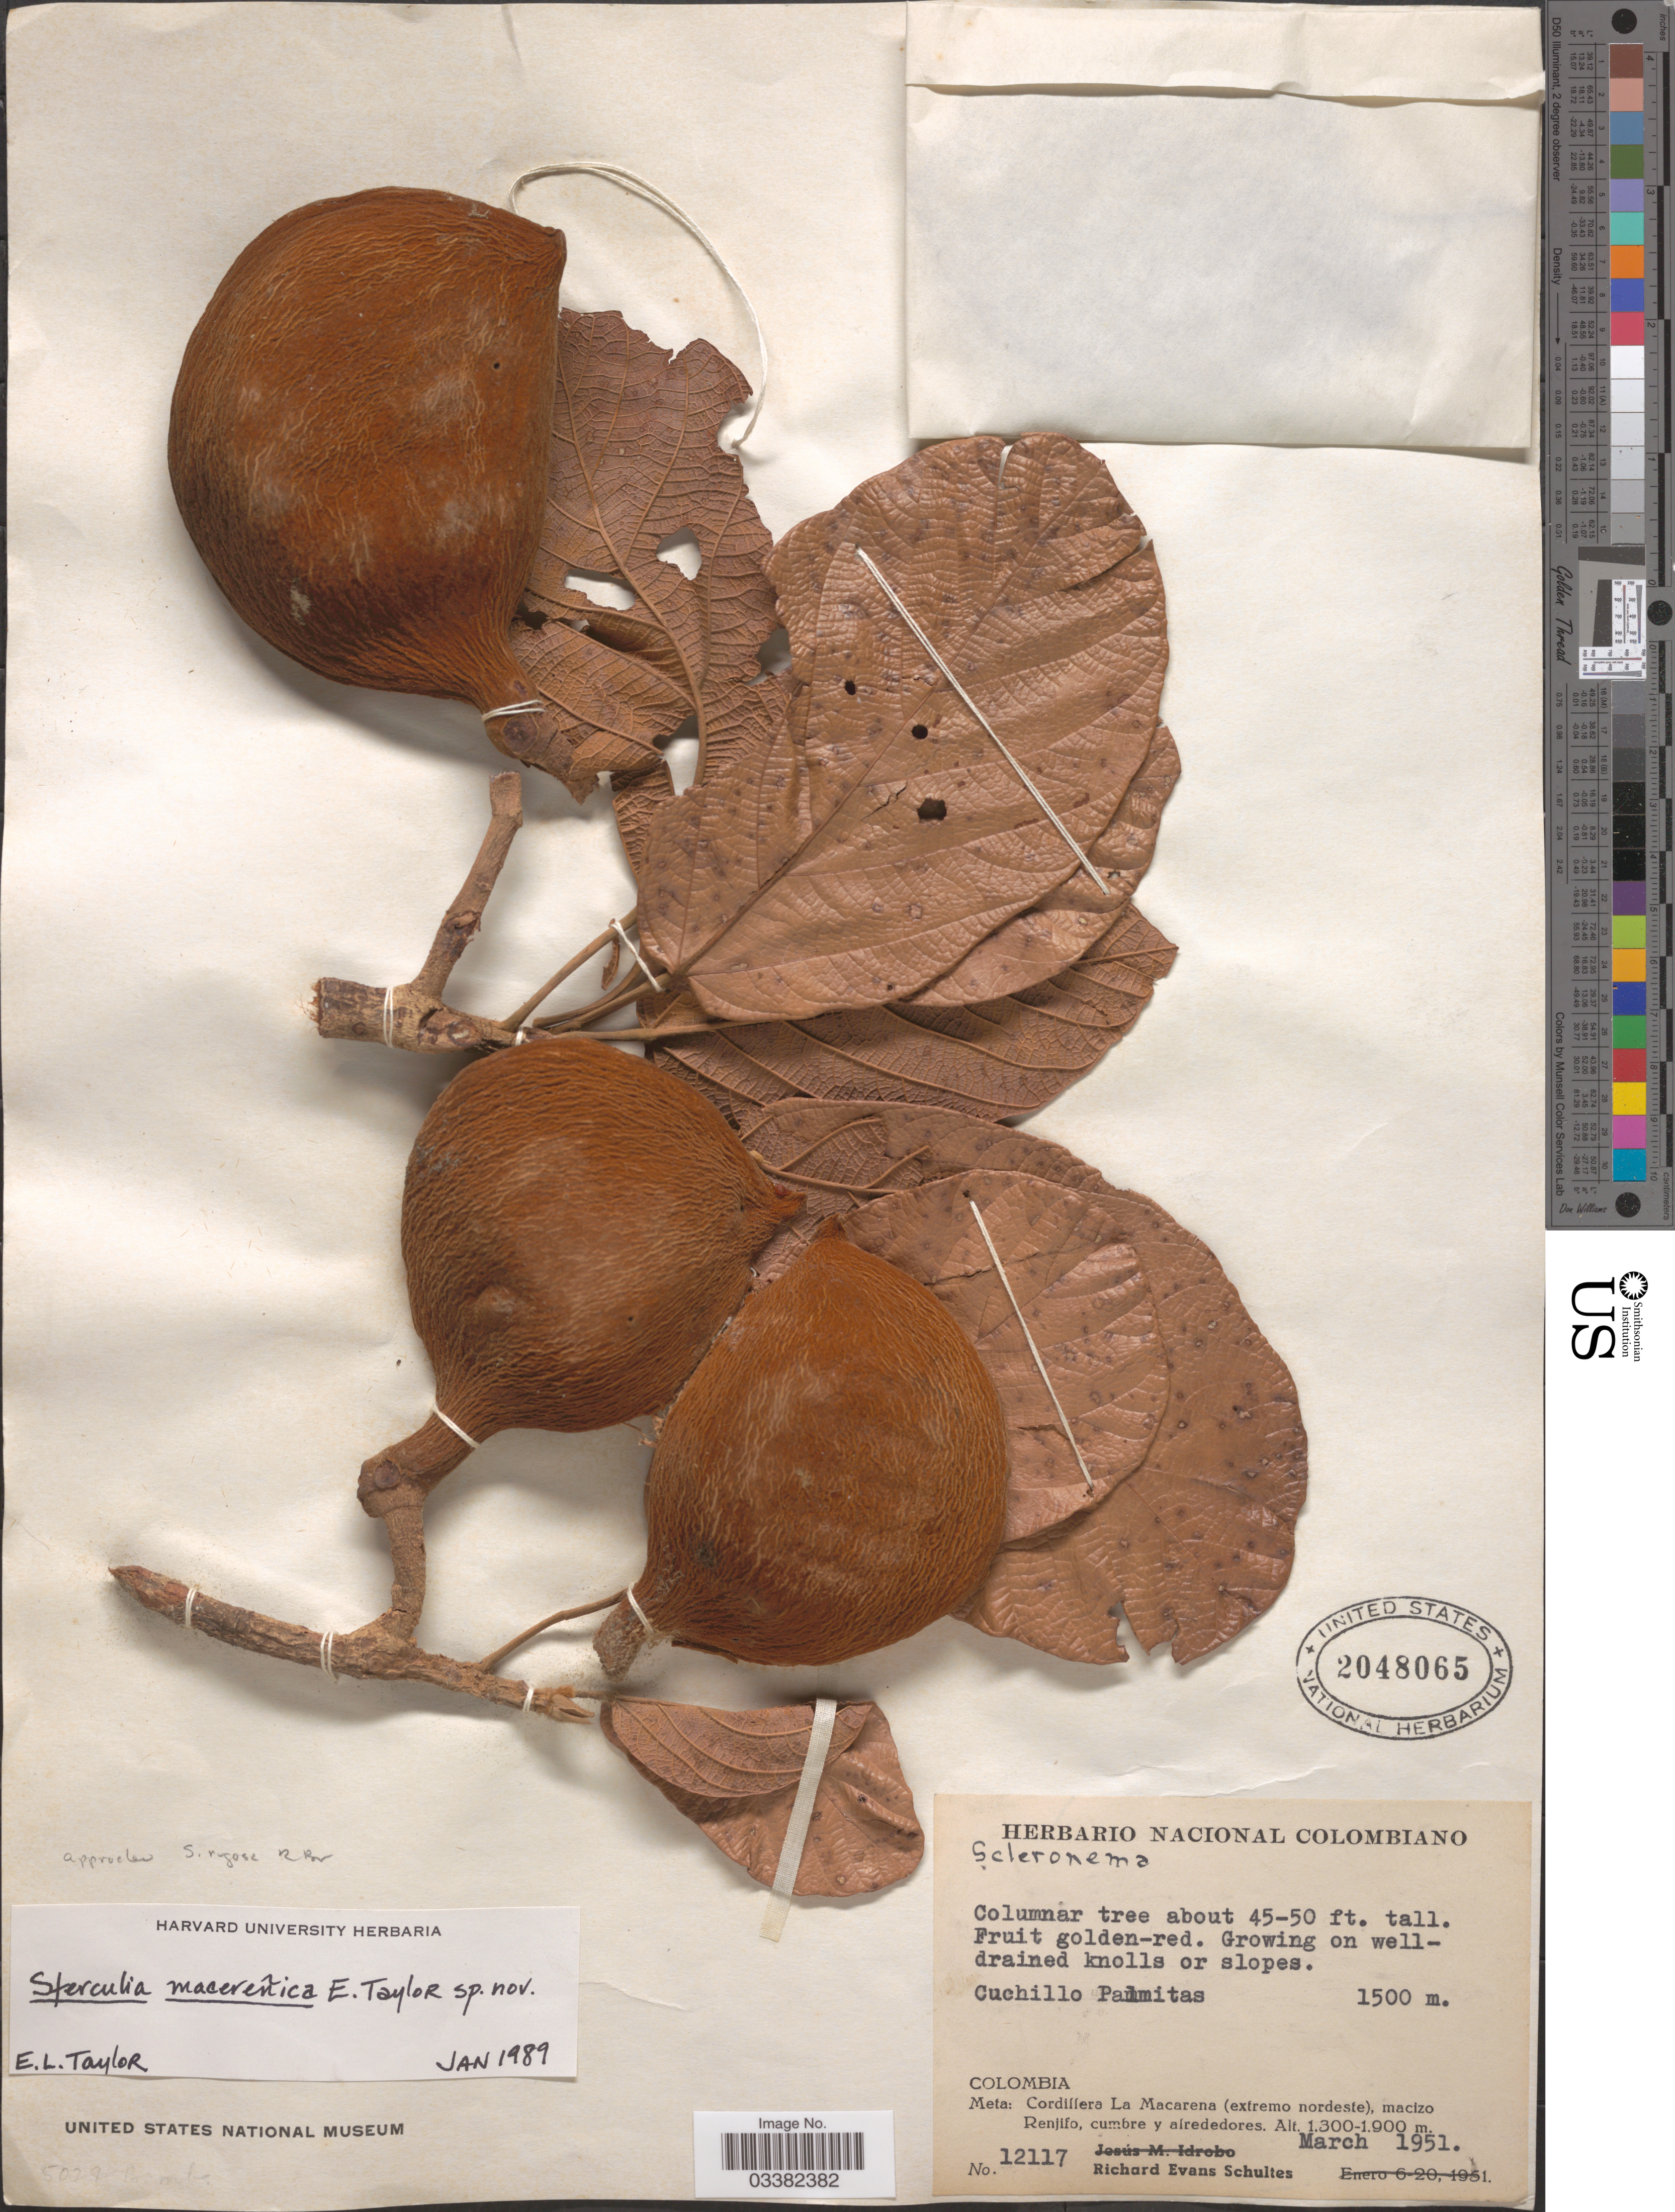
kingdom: Plantae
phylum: Tracheophyta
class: Magnoliopsida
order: Malvales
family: Malvaceae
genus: Sterculia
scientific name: Sterculia macerenica E.L. Taylor, ined.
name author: E.L. Taylor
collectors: R. E. Schultes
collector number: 12117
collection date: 1951-03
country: Colombia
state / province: Meta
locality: Cuchillo Palmitas. Cordillera La Macarena (extremo nordeste), macizo Renjifo, cumbre y alrededores.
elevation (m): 1500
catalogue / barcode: US 2048065